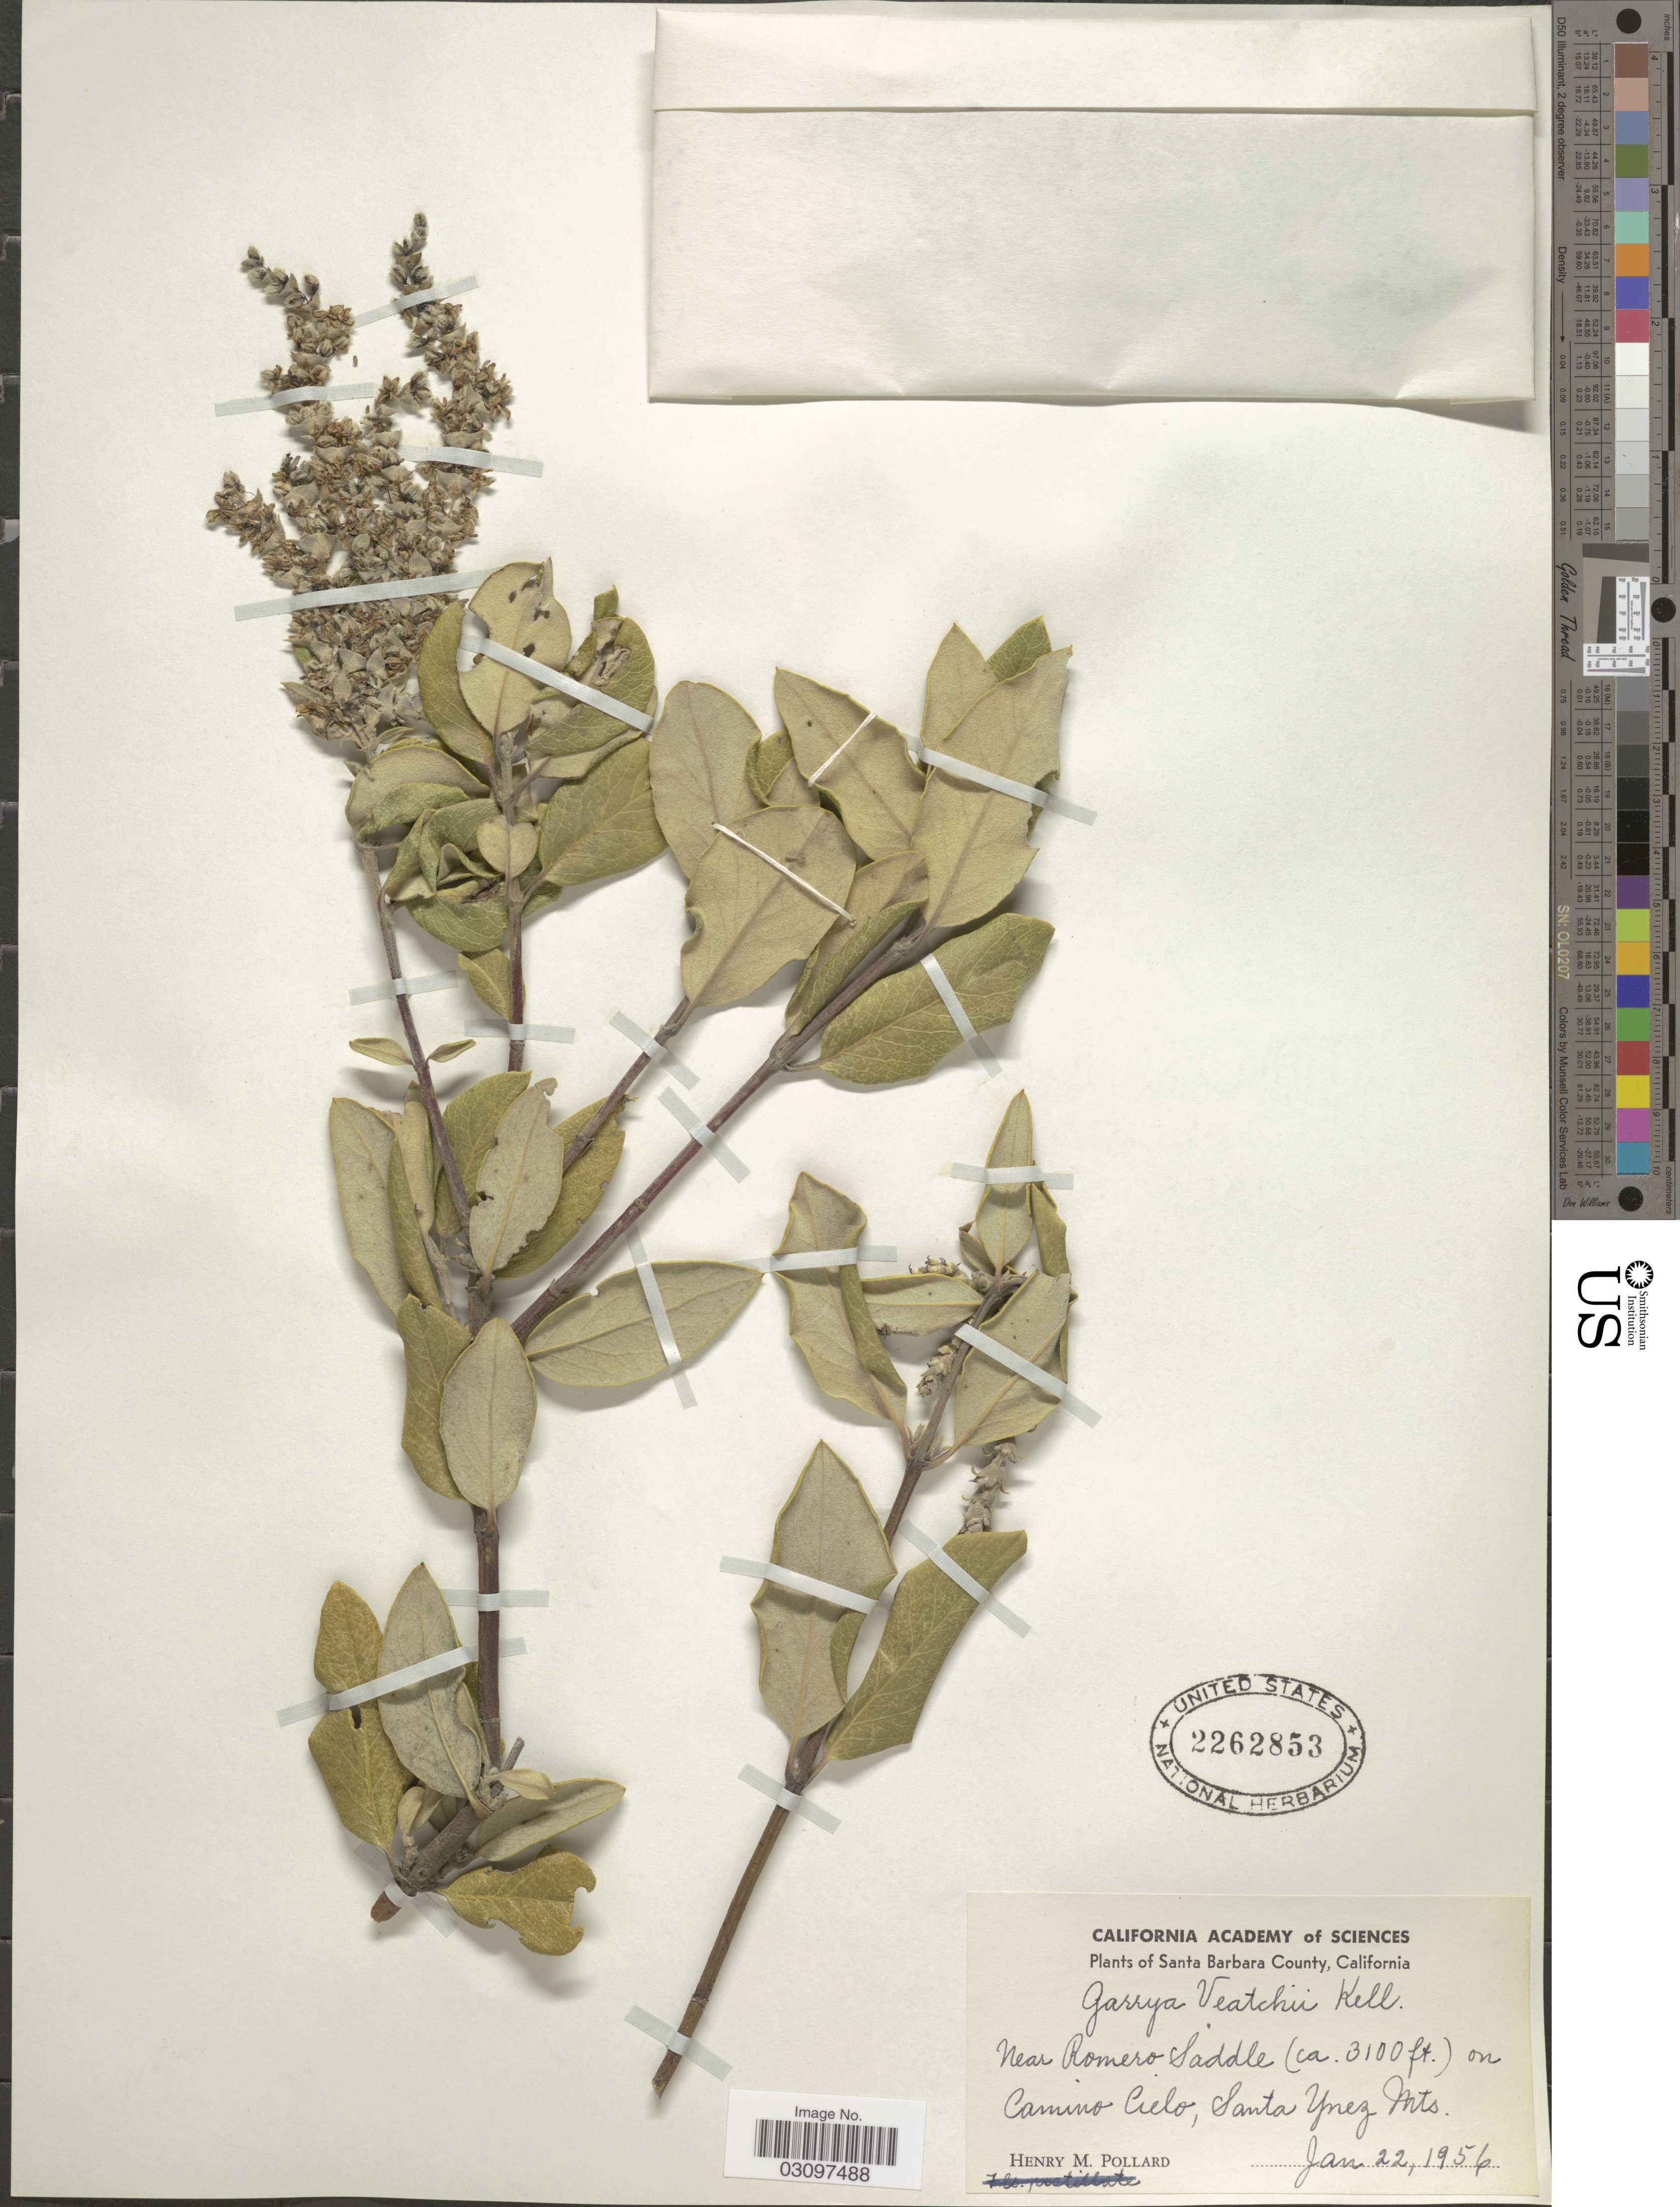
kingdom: Plantae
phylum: Tracheophyta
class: Magnoliopsida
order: Garryales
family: Garryaceae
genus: Garrya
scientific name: Garrya veatchii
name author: Kellogg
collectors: H. M. Pollard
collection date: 1956-01-22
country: United States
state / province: California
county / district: Santa Barbara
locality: Santa Barbara County. Near Romero Saddle on Camino Cielo, Santa Ynez Mts.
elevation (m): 945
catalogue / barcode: US 2262853